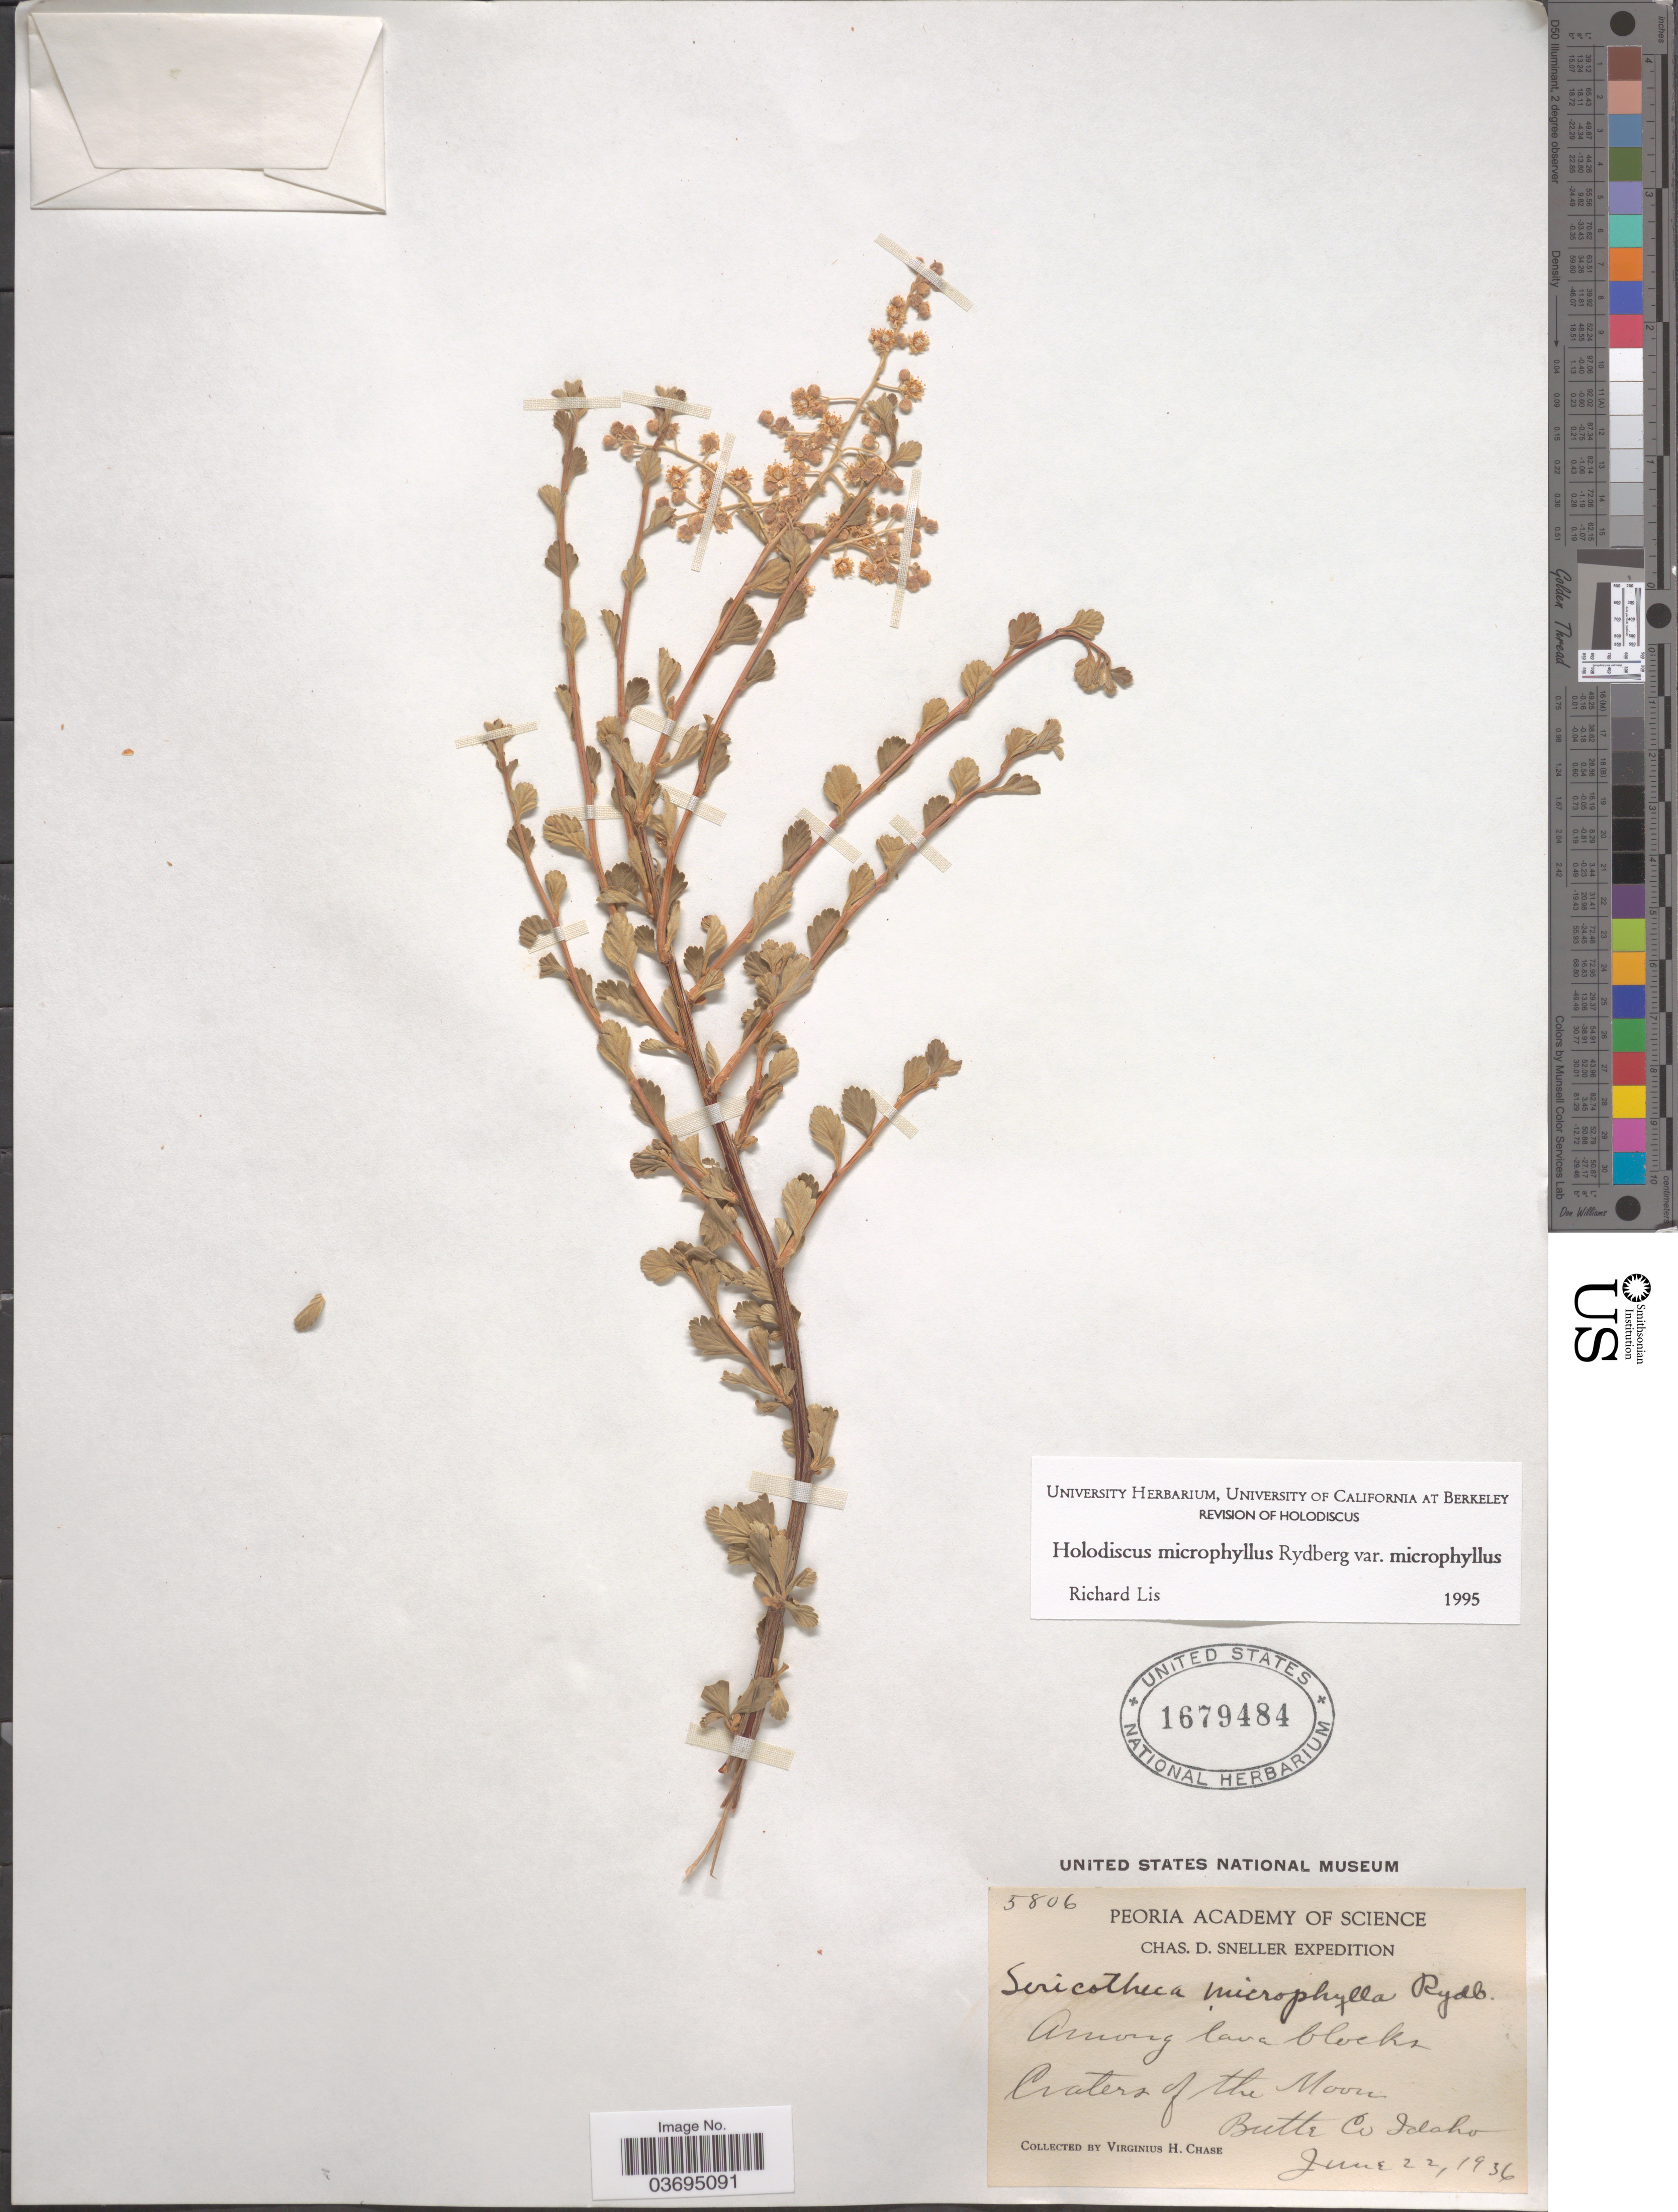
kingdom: Plantae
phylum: Tracheophyta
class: Magnoliopsida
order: Rosales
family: Rosaceae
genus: Holodiscus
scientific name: Holodiscus discolor var. microphyllus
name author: (Rydb.) Jeps.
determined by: Strong, Mark T., (BOT), Smithsonian Institution - National Museum of Natural History (UNITED STATES)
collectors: V. H. Chase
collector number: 5806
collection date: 1936-06-22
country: United States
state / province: Idaho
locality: Craters of the Moon. Butte Co.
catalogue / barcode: US 1679484